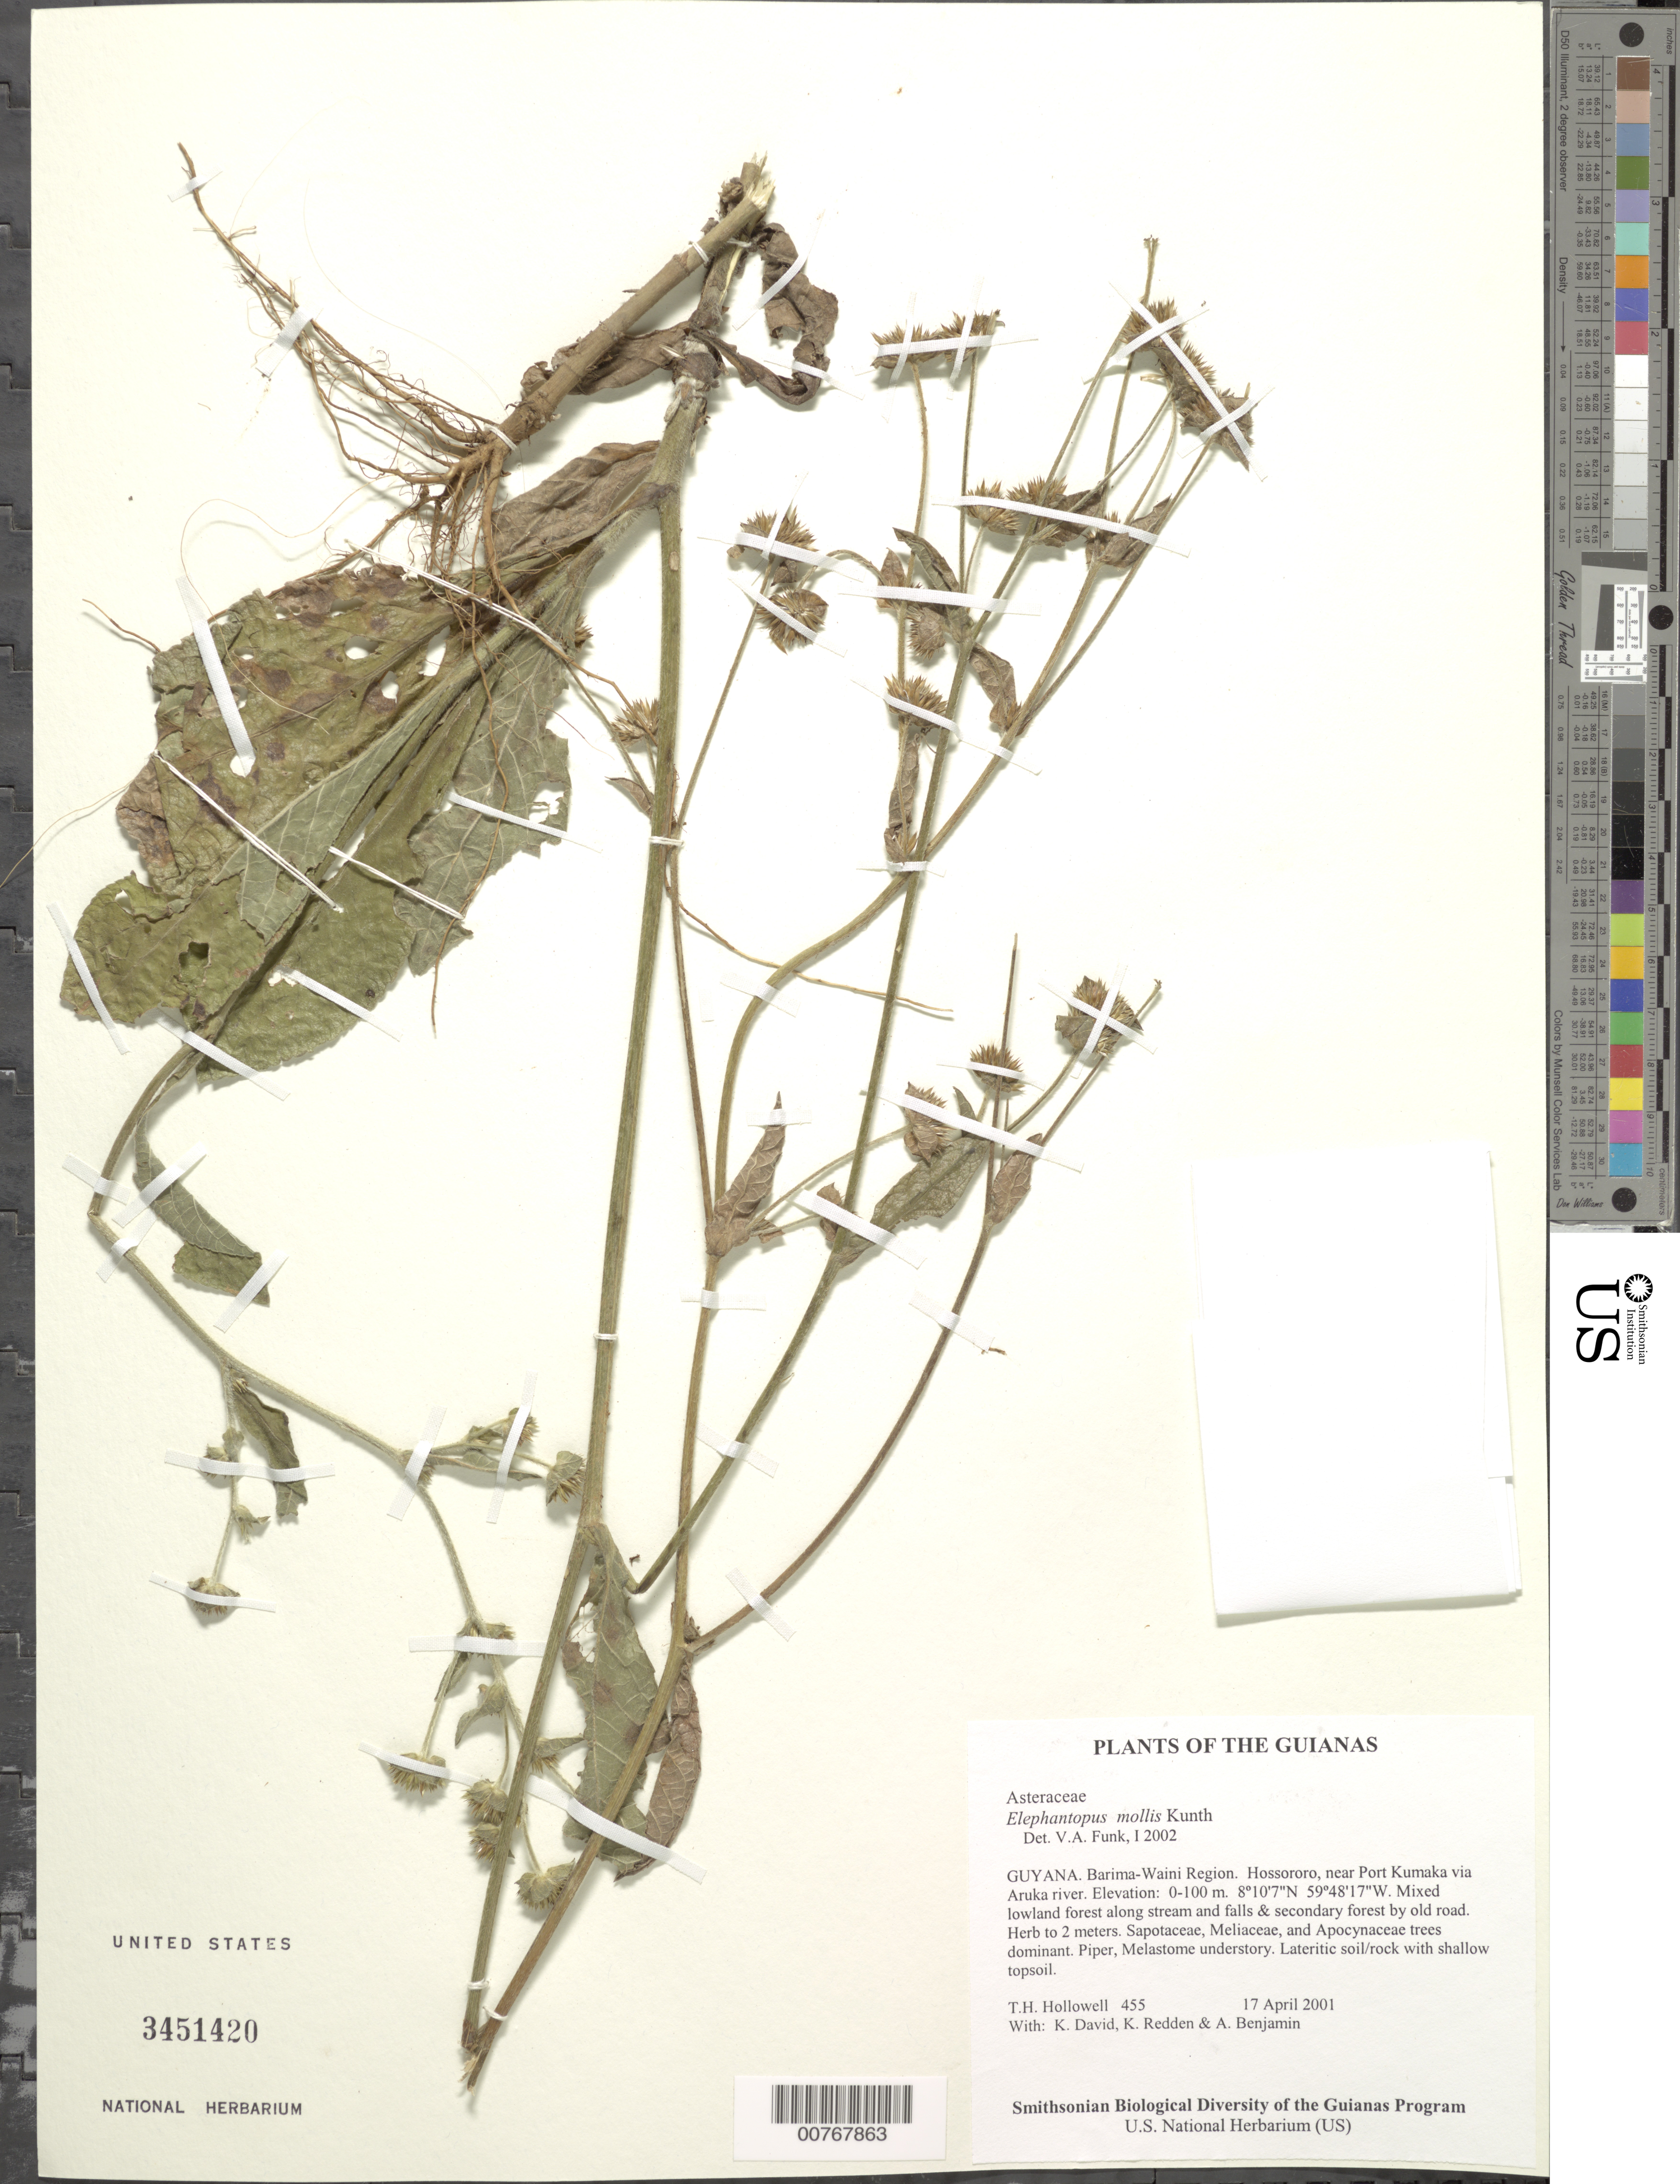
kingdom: Plantae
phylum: Tracheophyta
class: Magnoliopsida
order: Asterales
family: Asteraceae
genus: Elephantopus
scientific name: Elephantopus mollis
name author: Kunth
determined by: Funk, Vicki A., (BOT), Smithsonian Institution - National Museum of Natural History (UNITED STATES)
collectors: T. Hollowell, K. David, K. M. Redden & A. Benjamin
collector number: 455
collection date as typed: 17 April 2001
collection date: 2001-04-17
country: Guyana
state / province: Barima-Waini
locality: Hossororo, near Port Kumaka via Aruka river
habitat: Mixed lowland forest along stream and falls & secondary forest by old road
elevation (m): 0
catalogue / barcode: US 3451420